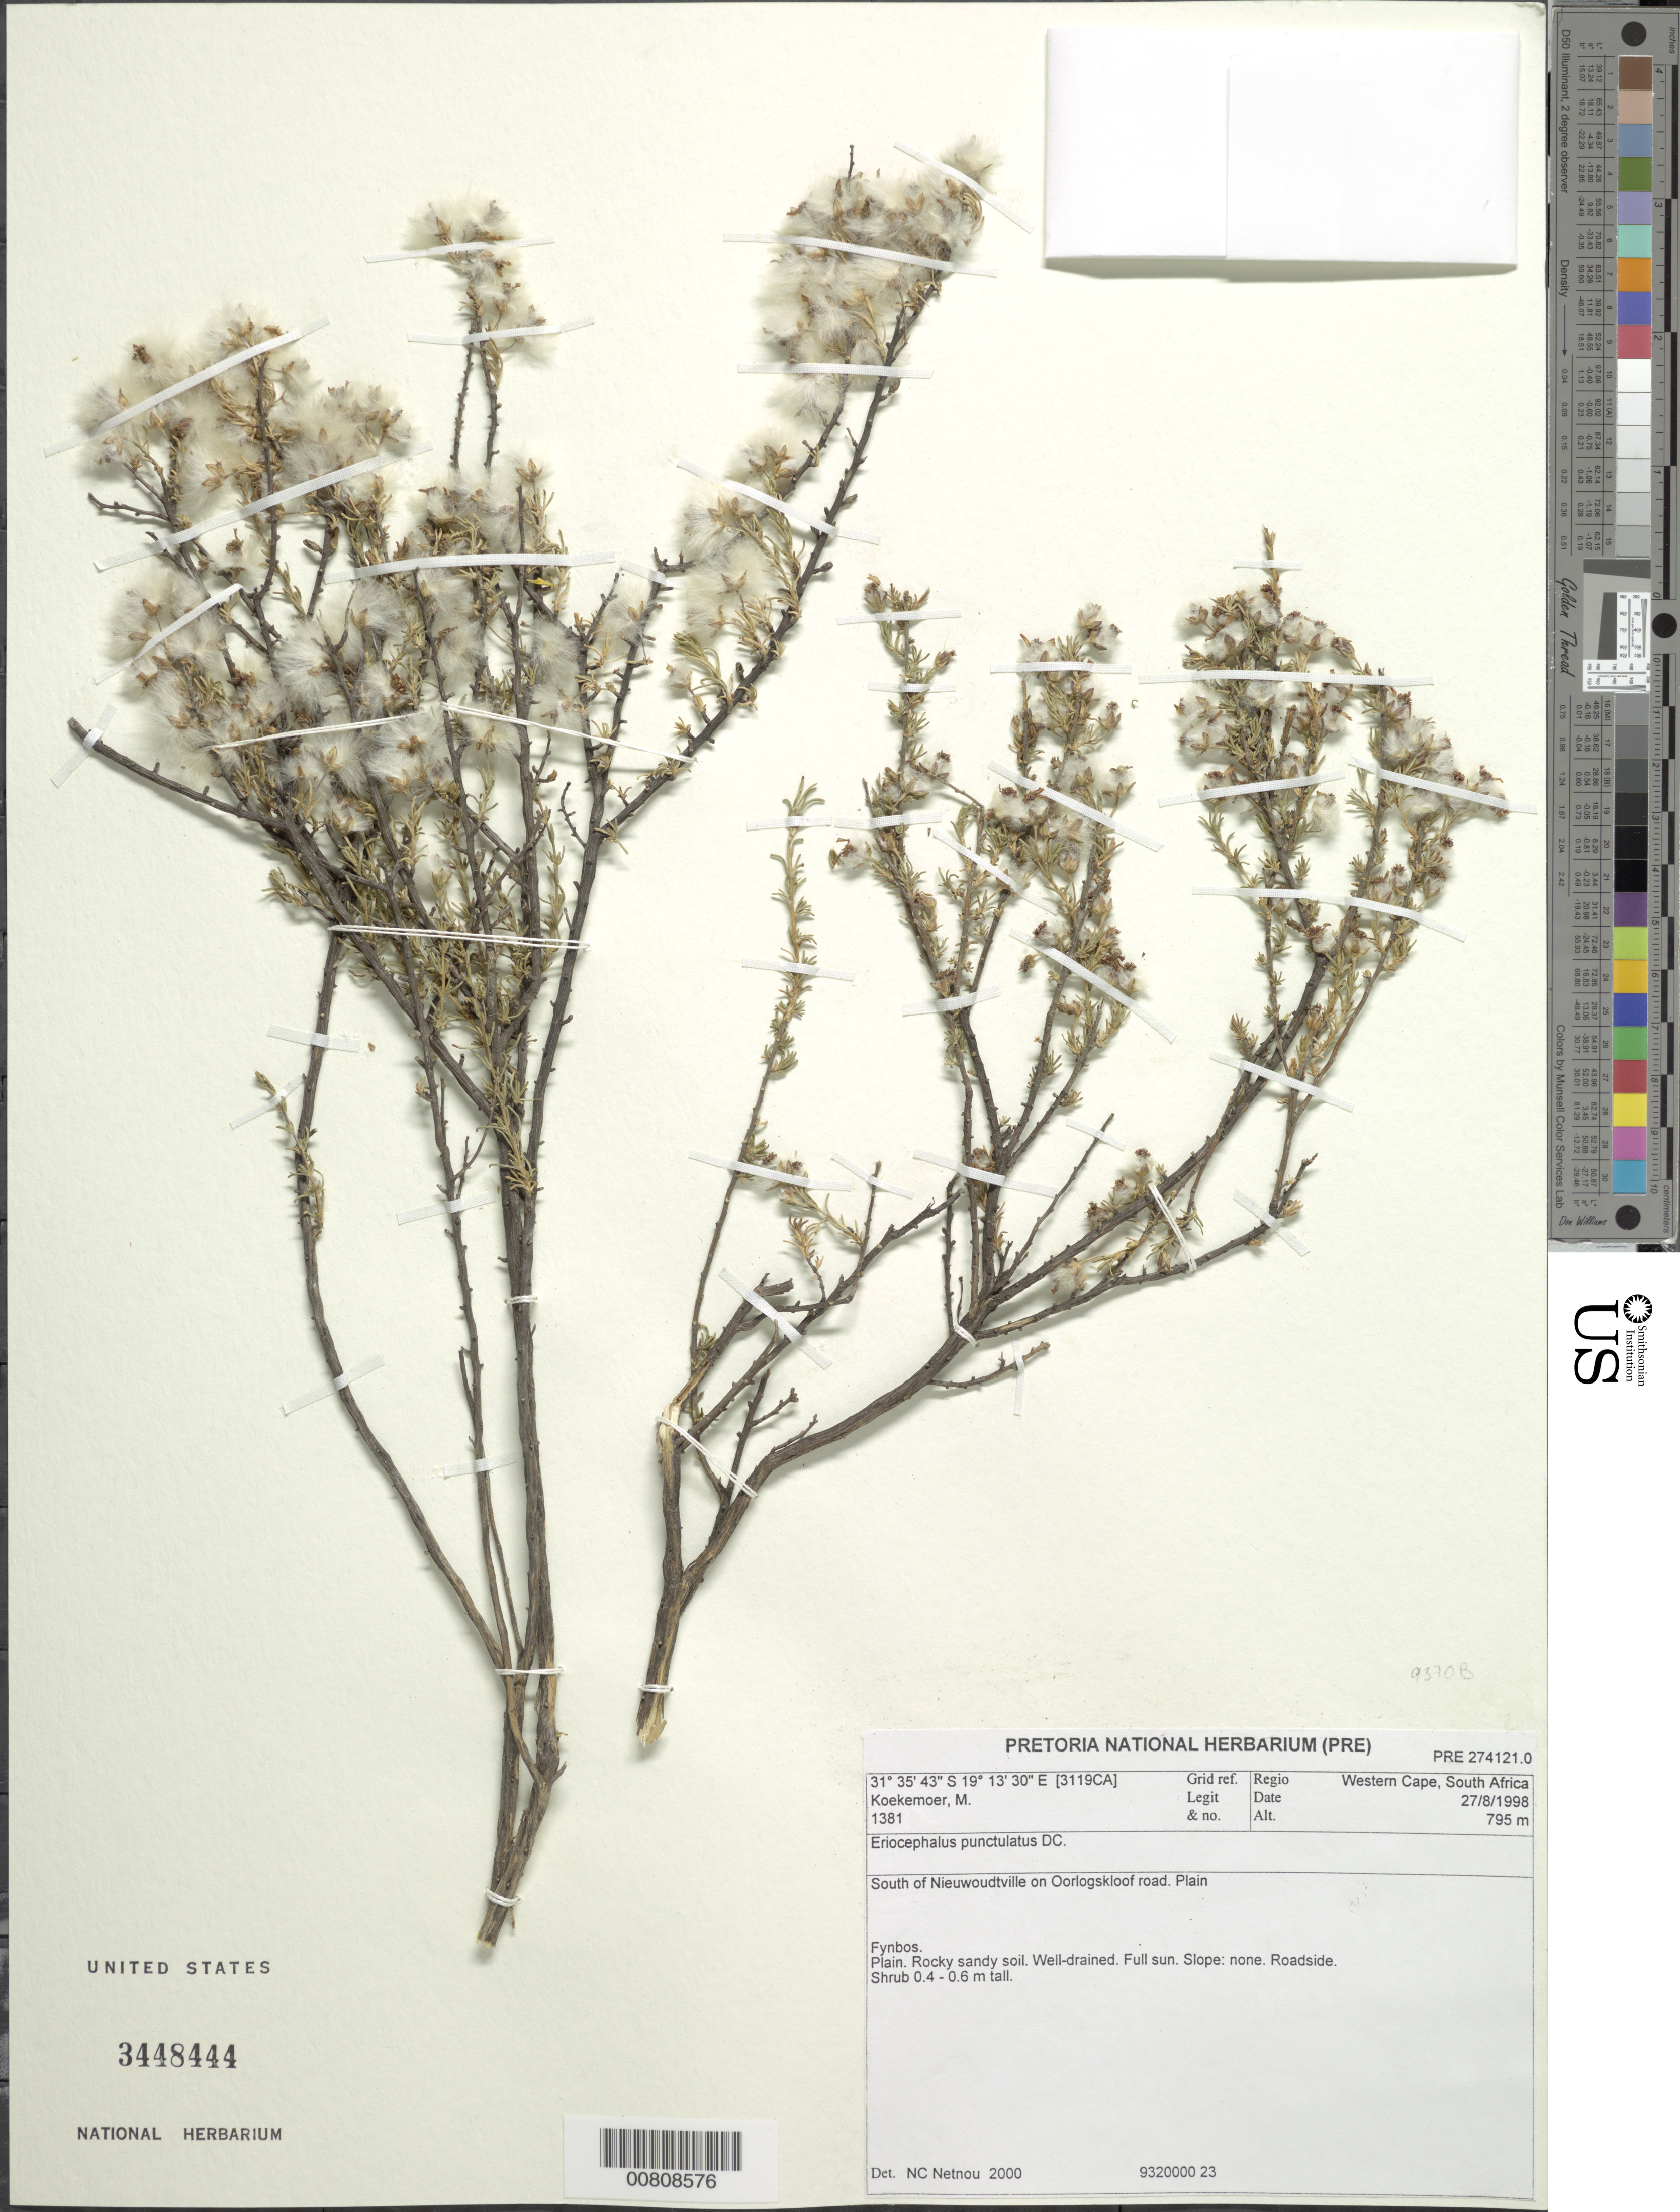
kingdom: Plantae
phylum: Tracheophyta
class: Magnoliopsida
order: Asterales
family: Asteraceae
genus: Eriocephalus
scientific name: Eriocephalus punctulatus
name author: DC.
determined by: Netnou, N. C.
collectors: M. Koekemoer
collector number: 1381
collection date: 1998-08-27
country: South Africa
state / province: Western Cape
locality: S of Nieuwoudtville on Oorlogskloof road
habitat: Fynbos, plain, rocky sandy soil, well-drained, full sun, roadside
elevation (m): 795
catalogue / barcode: US 3448444